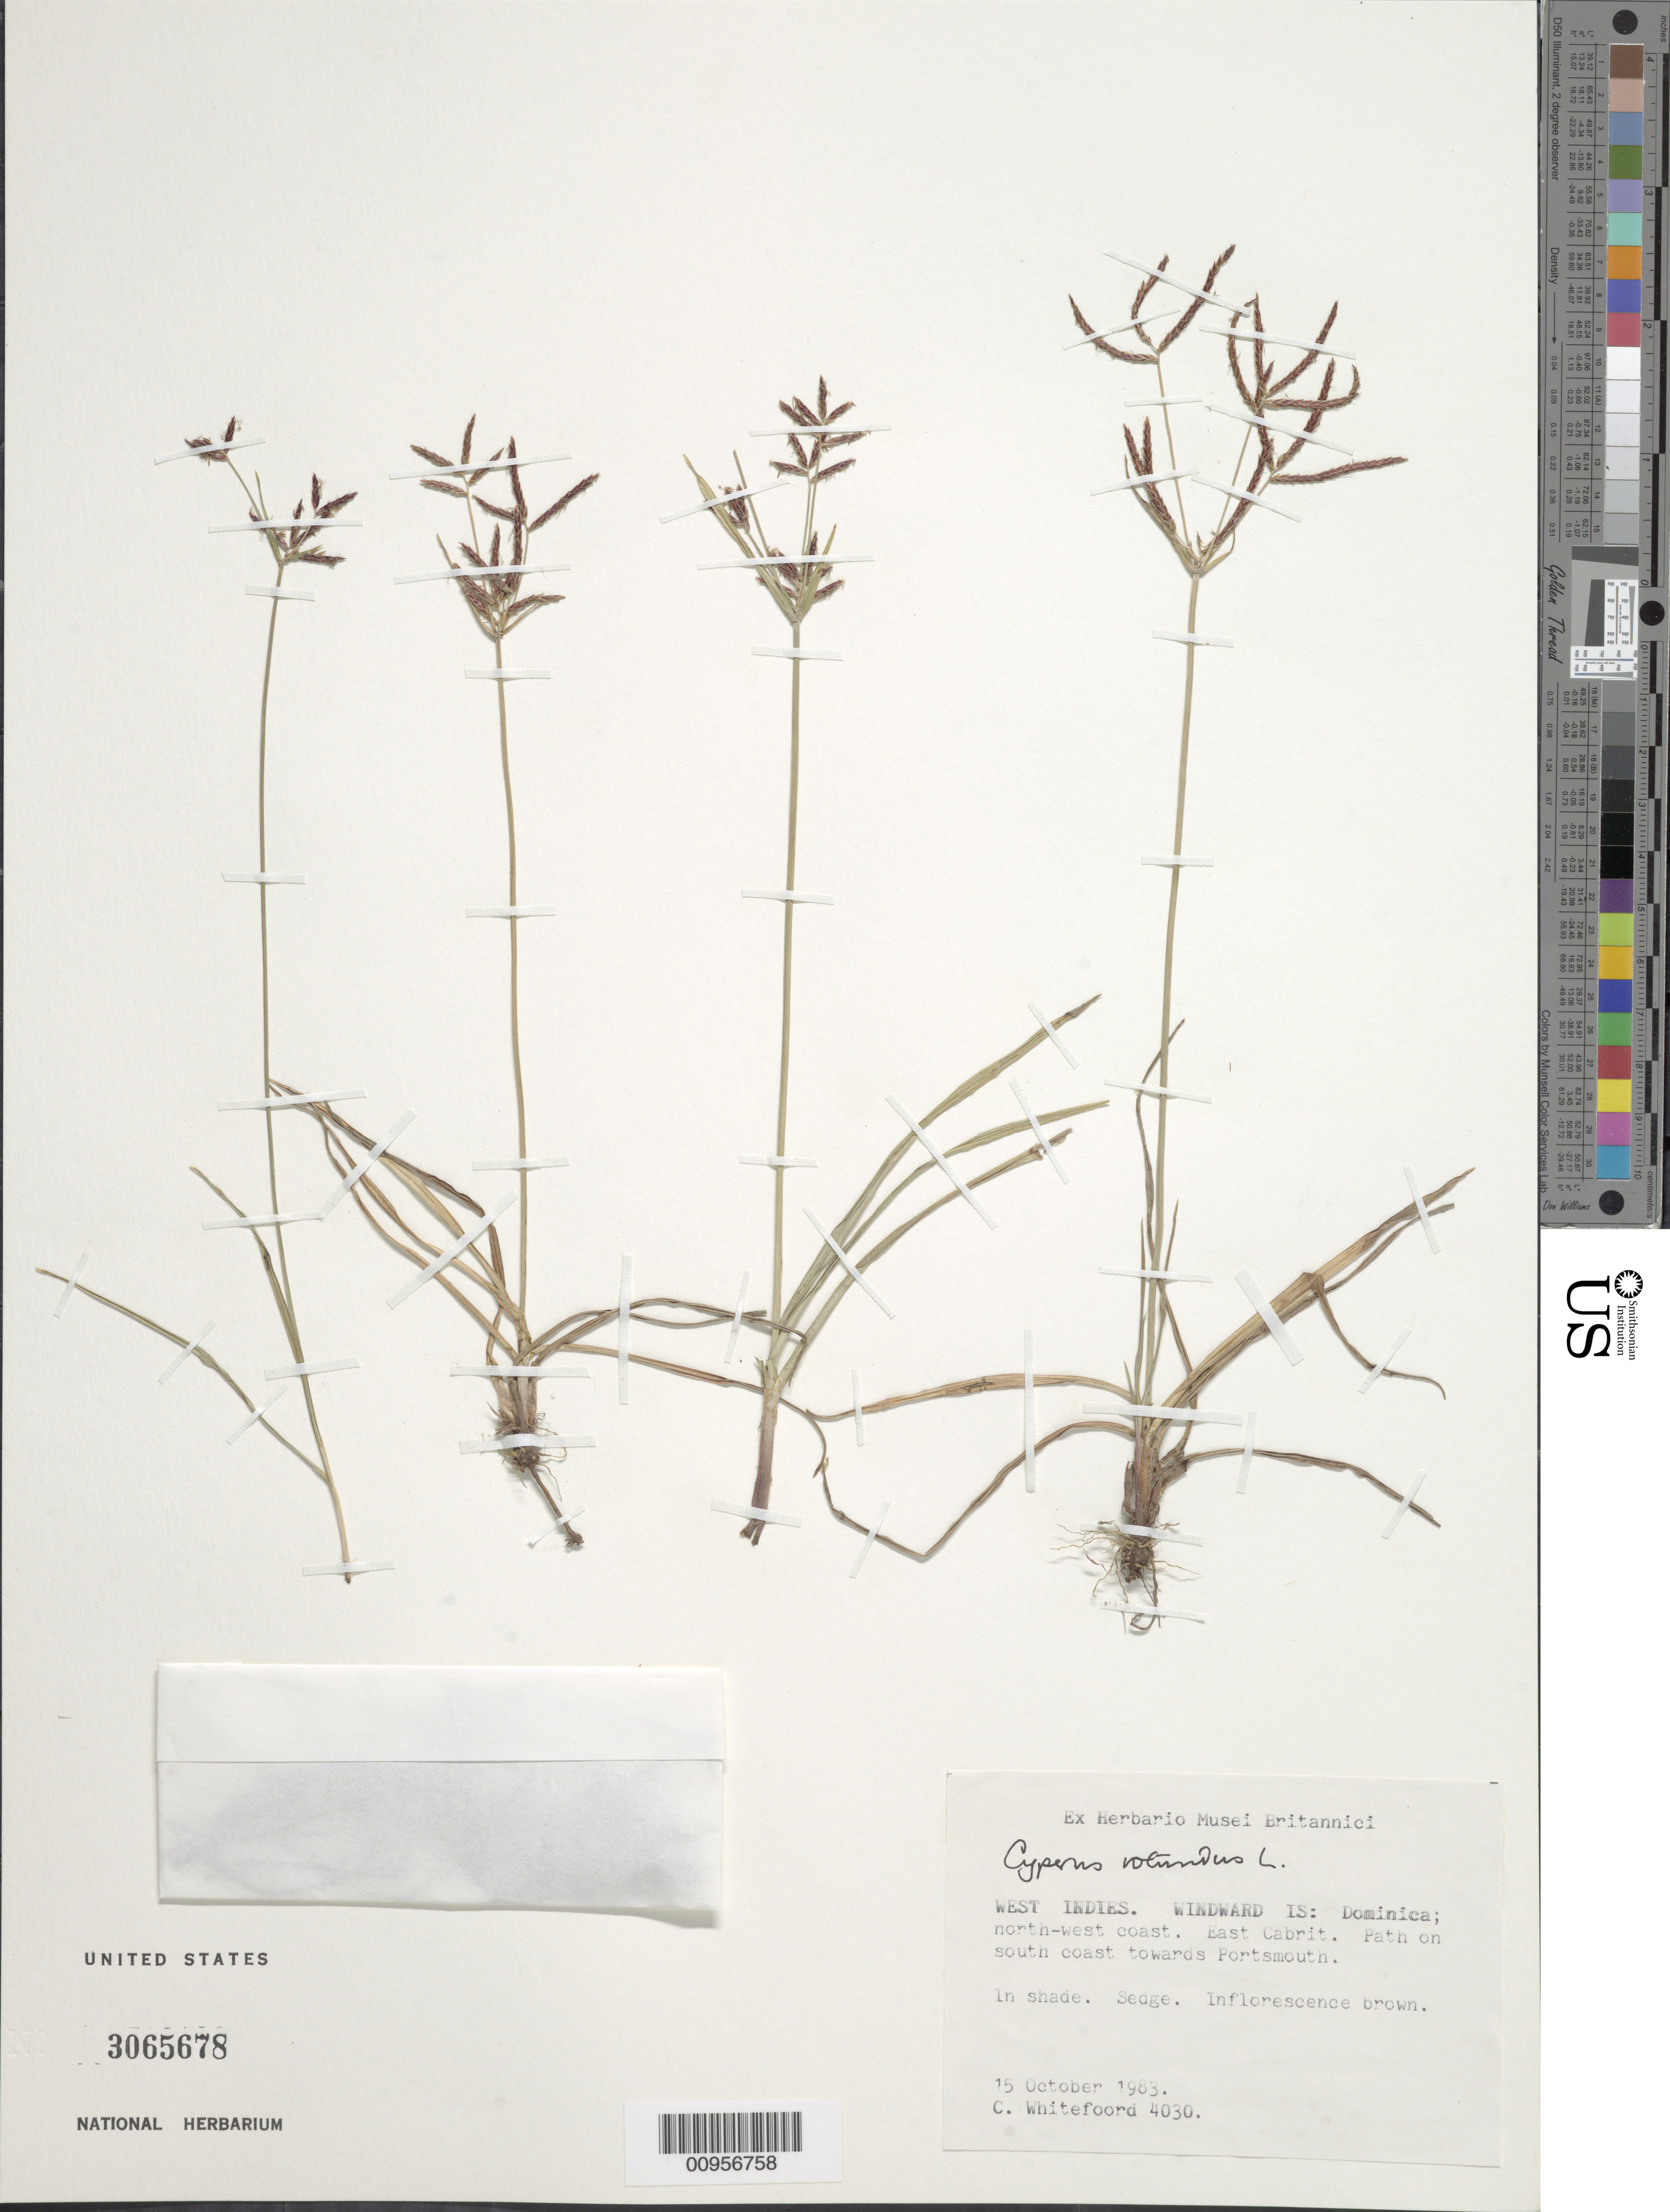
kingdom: Plantae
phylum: Tracheophyta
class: Liliopsida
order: Poales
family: Cyperaceae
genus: Cyperus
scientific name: Cyperus rotundus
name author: L.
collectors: C. Whitefoord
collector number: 4030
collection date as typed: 15 Oct 1983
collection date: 1983-10-15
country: Dominica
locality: North-west coast, East Cabrit, path on south coast towards Portsmouth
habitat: In shade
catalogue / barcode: US 3065678